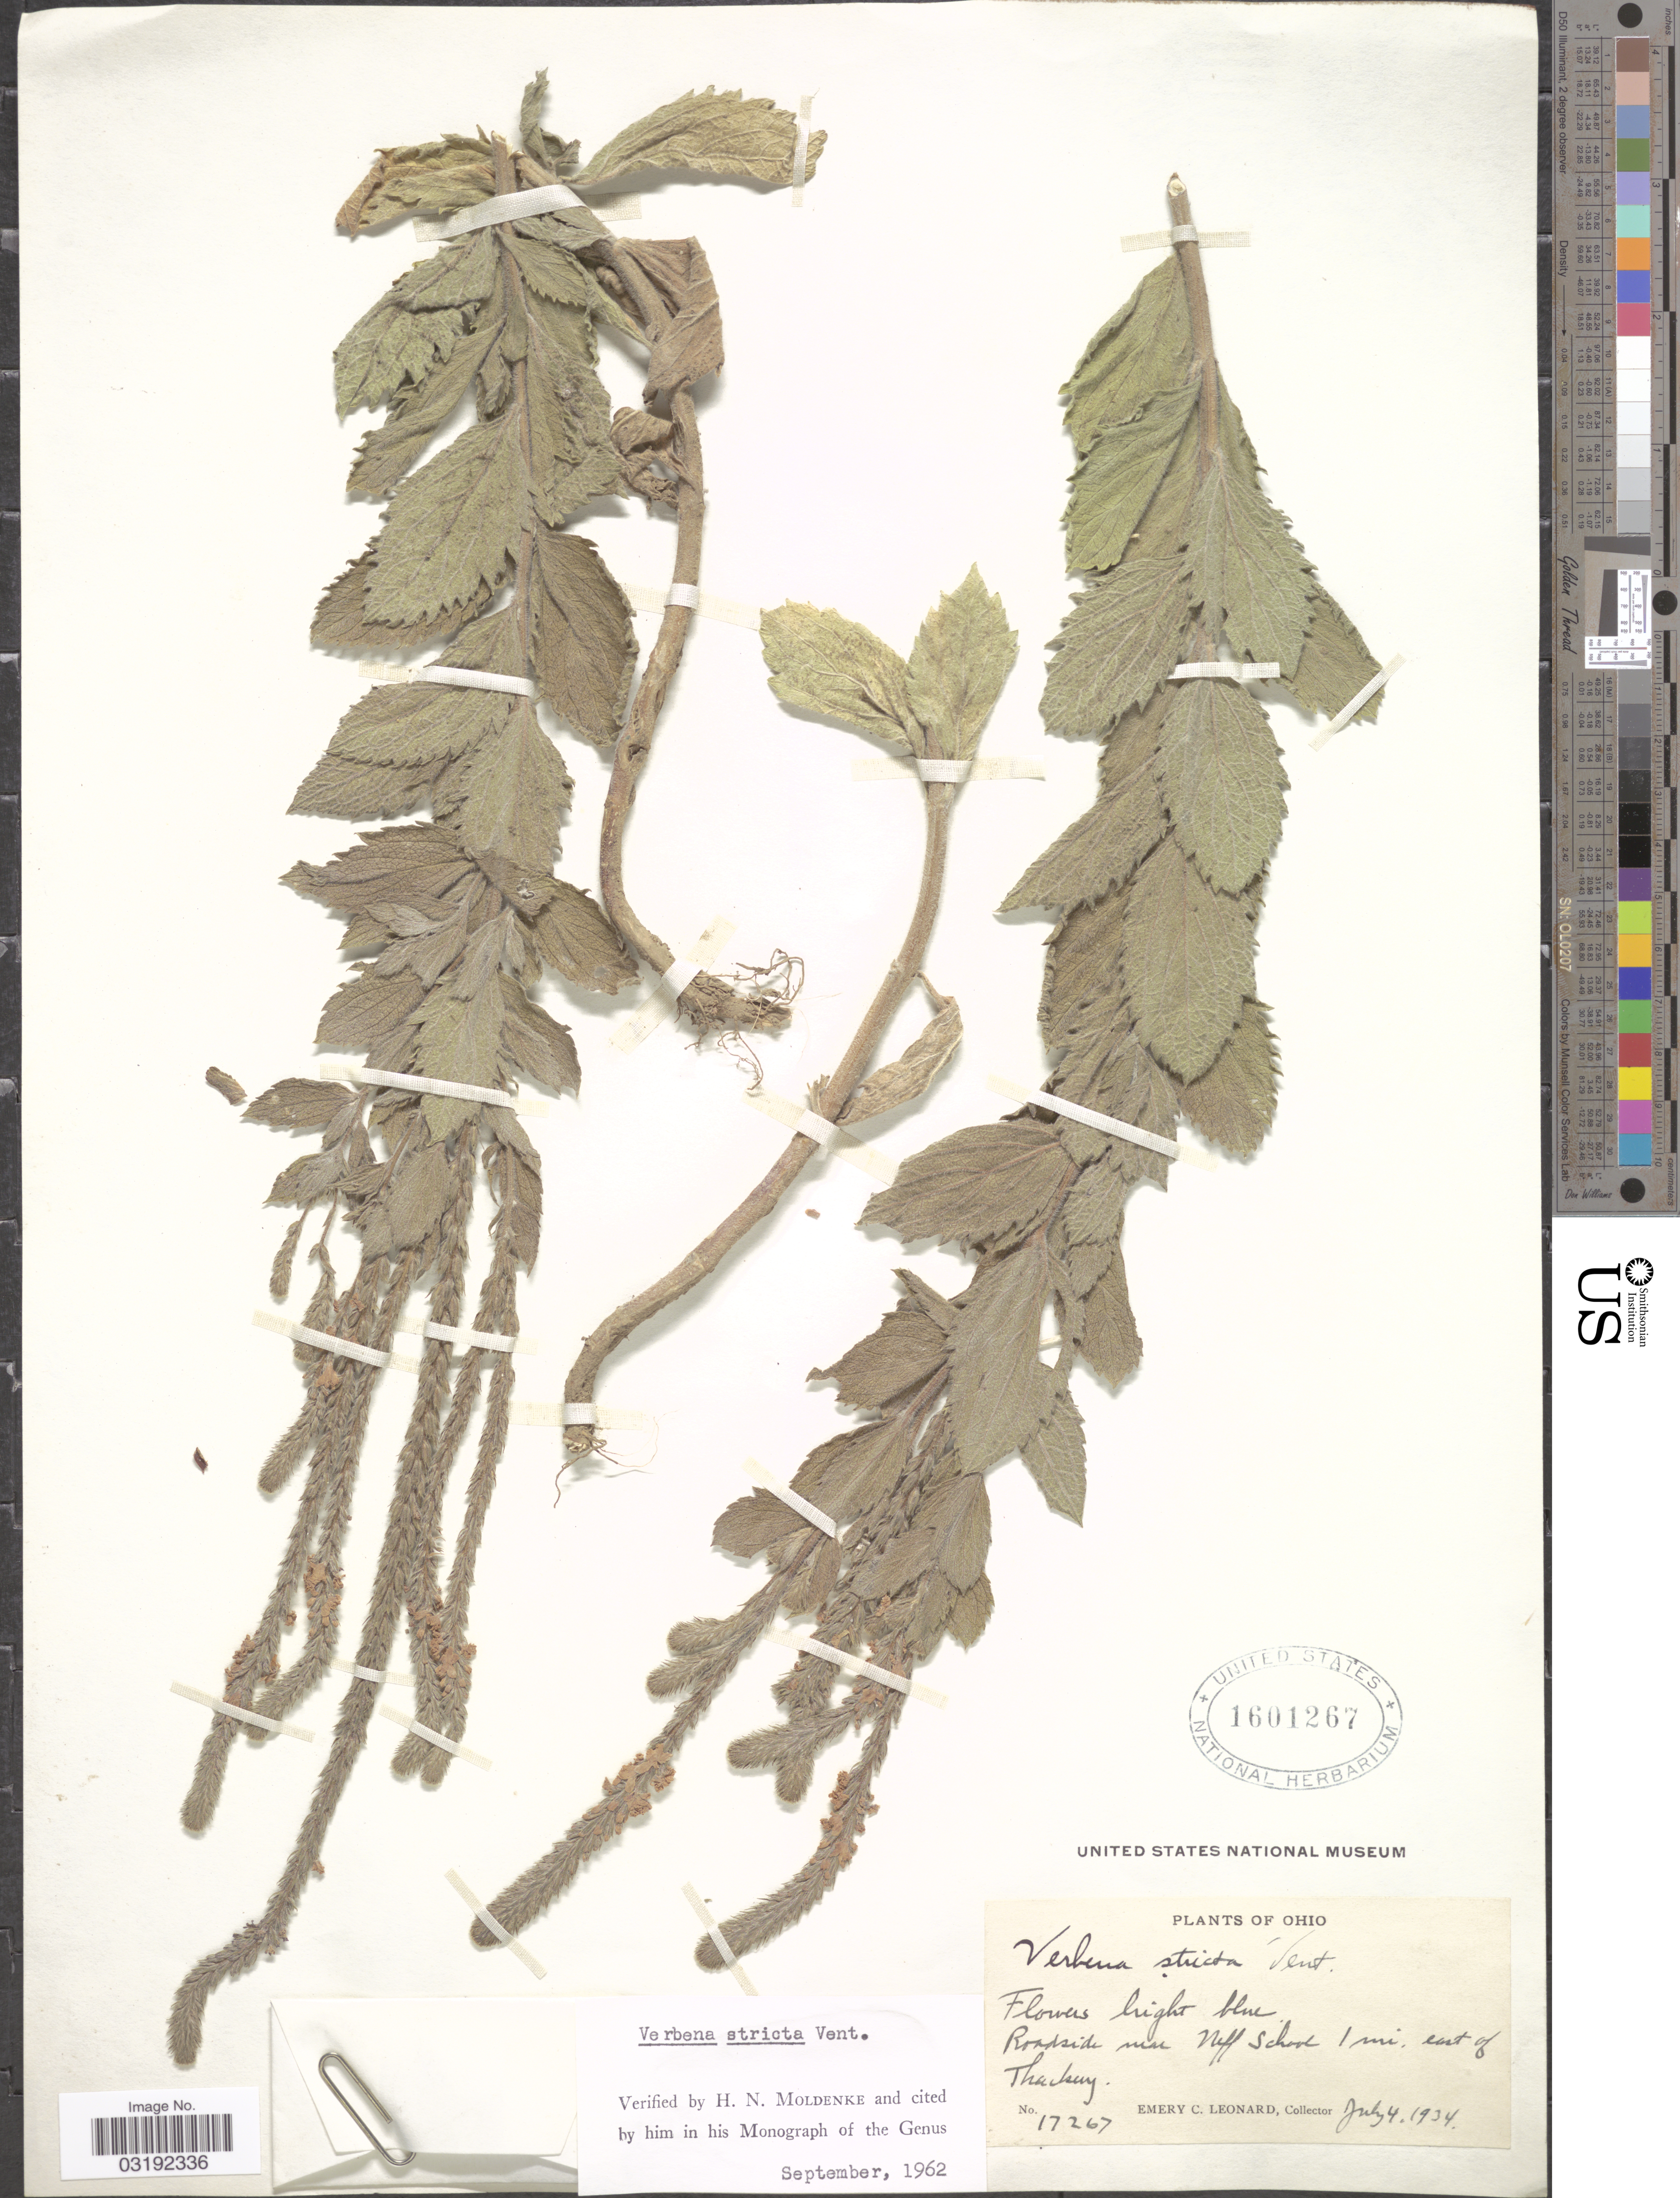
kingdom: Plantae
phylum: Tracheophyta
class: Magnoliopsida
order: Lamiales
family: Verbenaceae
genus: Verbena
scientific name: Verbena stricta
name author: Vent.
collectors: E. C. Leonard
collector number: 17267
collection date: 1934-07-04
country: United States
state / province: Ohio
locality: Roadside near Neff School 1 mi. east of Thackery.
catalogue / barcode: US 1601267